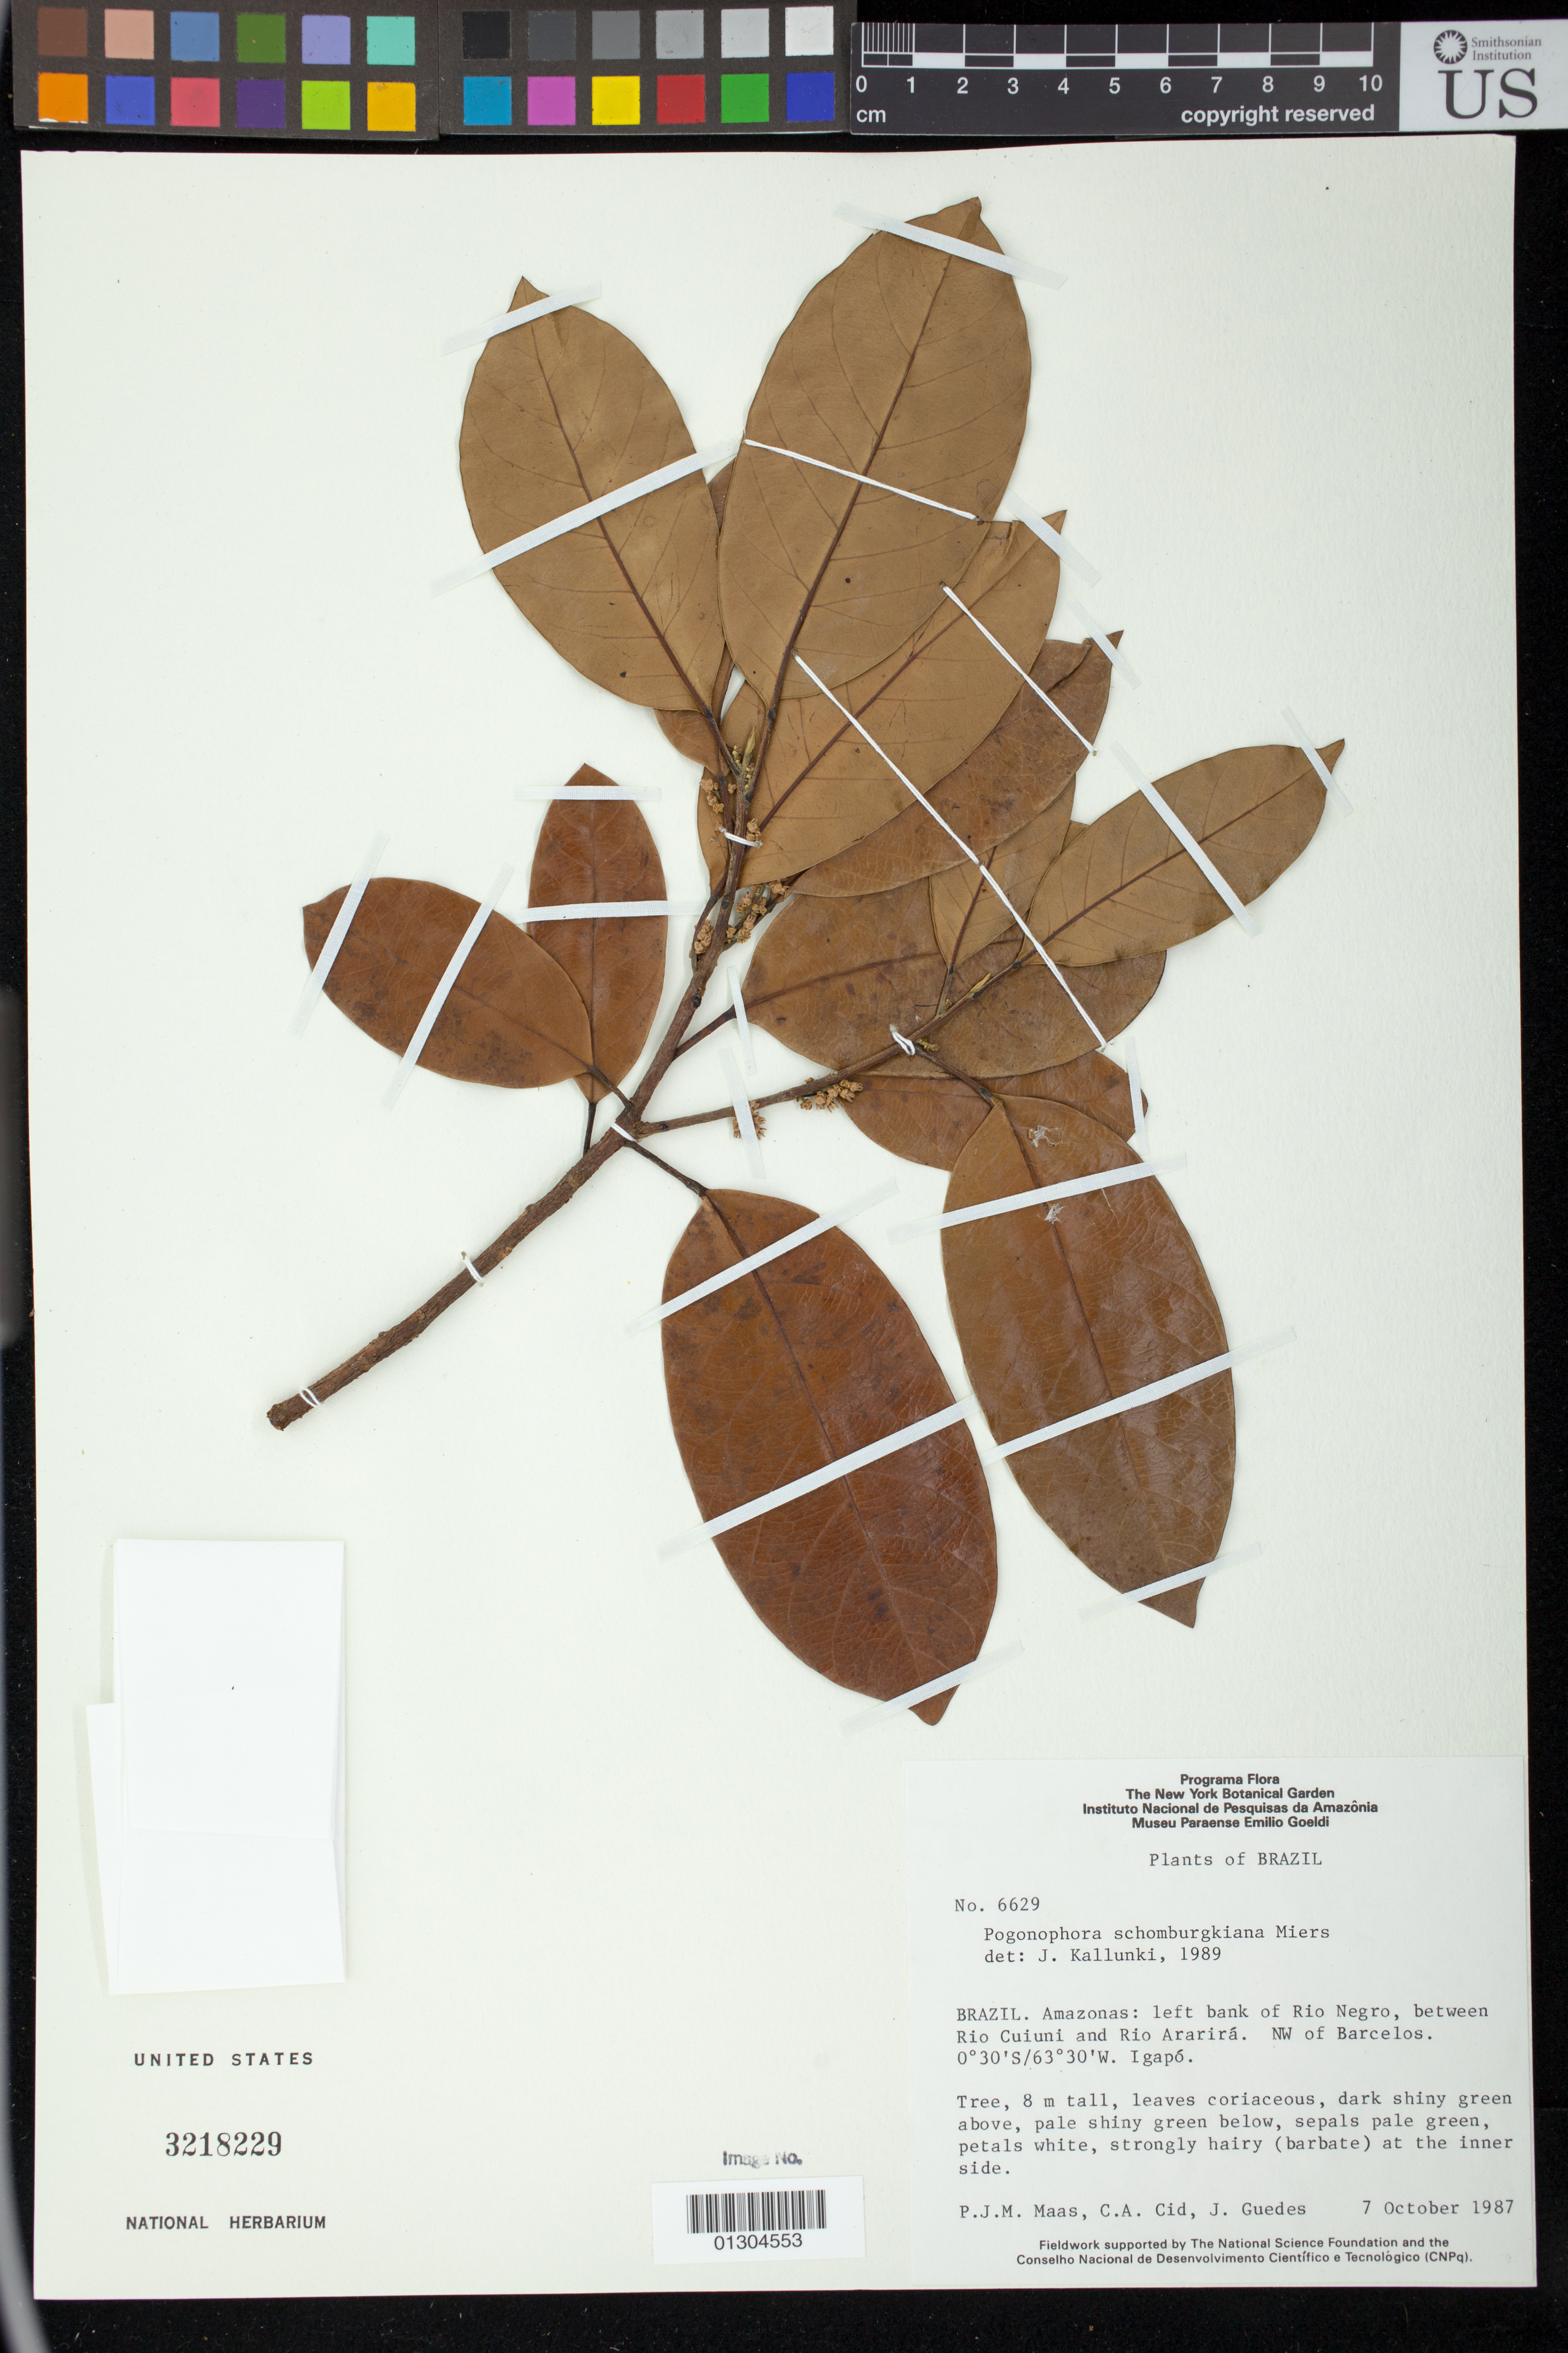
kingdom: Plantae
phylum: Tracheophyta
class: Magnoliopsida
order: Malpighiales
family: Peraceae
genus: Pogonophora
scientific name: Pogonophora schomburgkiana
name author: Miers ex Benth.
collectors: P. Maas, C. A. Cid Ferreira & J. Guedes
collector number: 6629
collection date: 1987-10-07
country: Brazil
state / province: Amazonas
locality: Left bank of Rio Negro, between Rio Cuiuni and Rio Ararira. NW of Barcelos.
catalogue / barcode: US 3218229